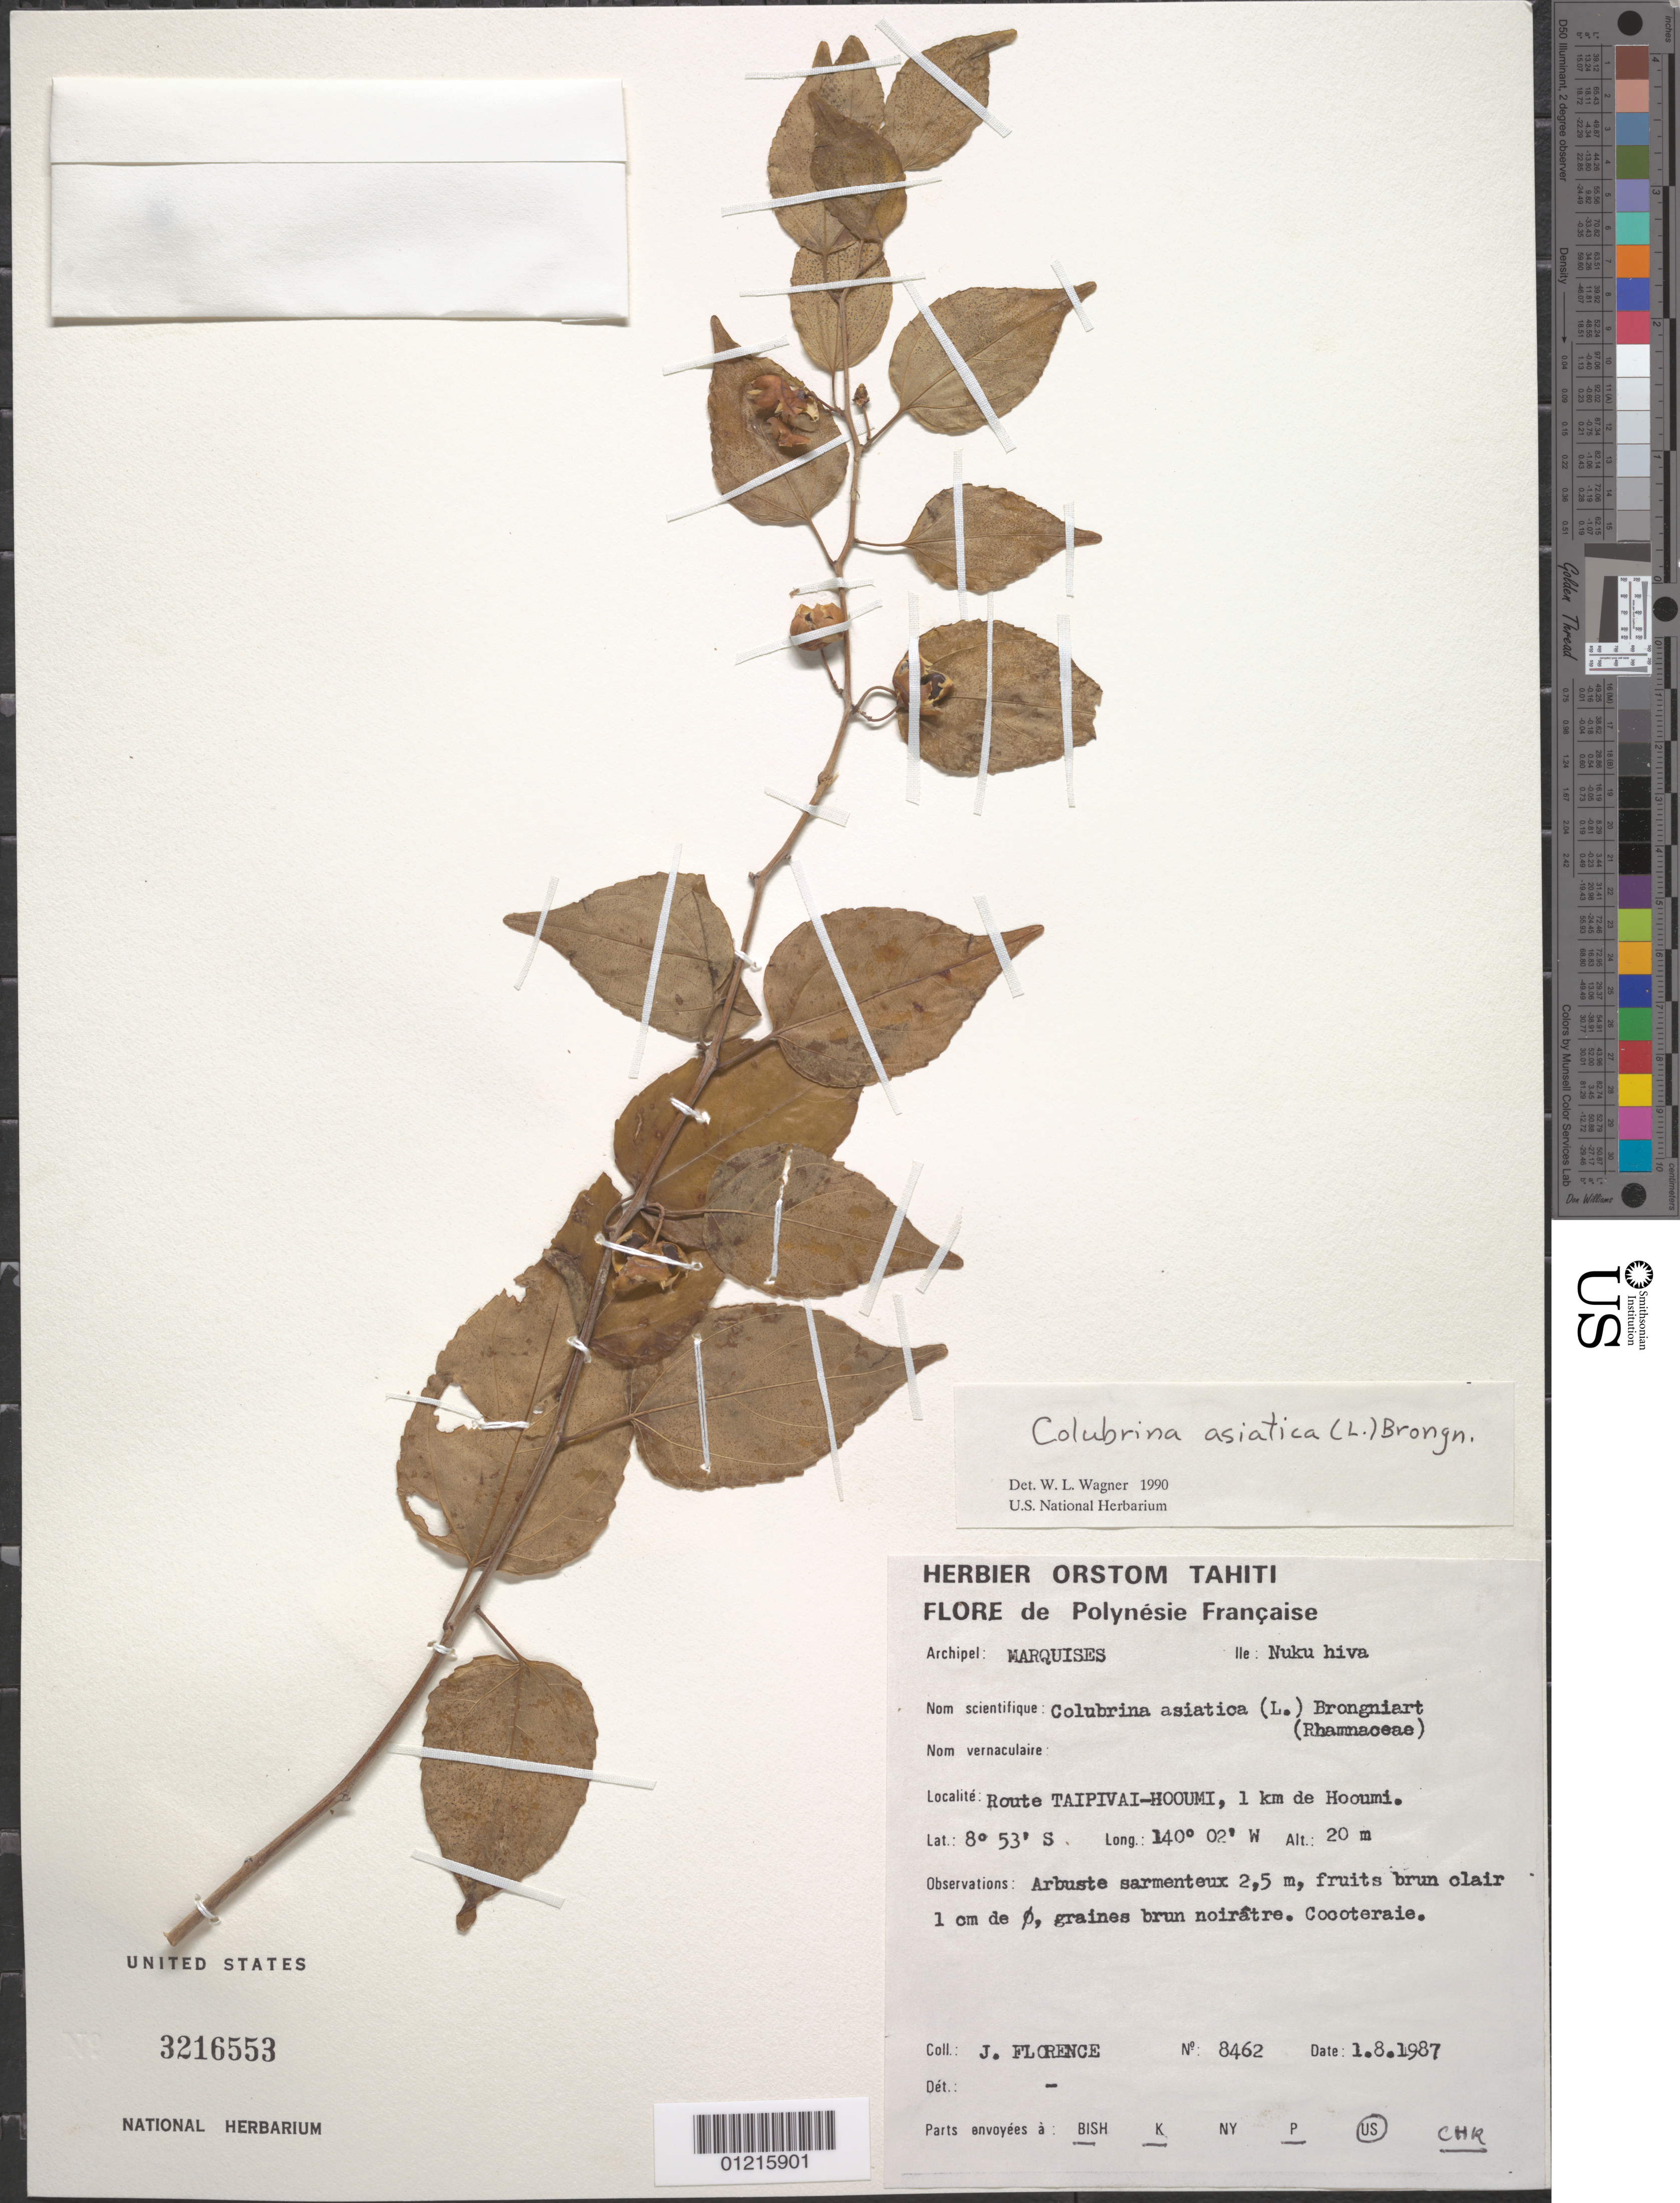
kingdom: Plantae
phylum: Tracheophyta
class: Magnoliopsida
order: Rosales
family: Rhamnaceae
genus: Colubrina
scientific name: Colubrina asiatica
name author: (L.) Brongn.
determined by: Wagner, W. L., (BOT), Smithsonian Institution - National Museum of Natural History (UNITED STATES)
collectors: J. Florence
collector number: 8462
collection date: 1987-08-01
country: French Polynesia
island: Nuku Hiva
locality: route Taipivai-Hooumi, 1 km de Hooumi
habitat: Cocoteraie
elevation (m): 20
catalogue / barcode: US 3216553